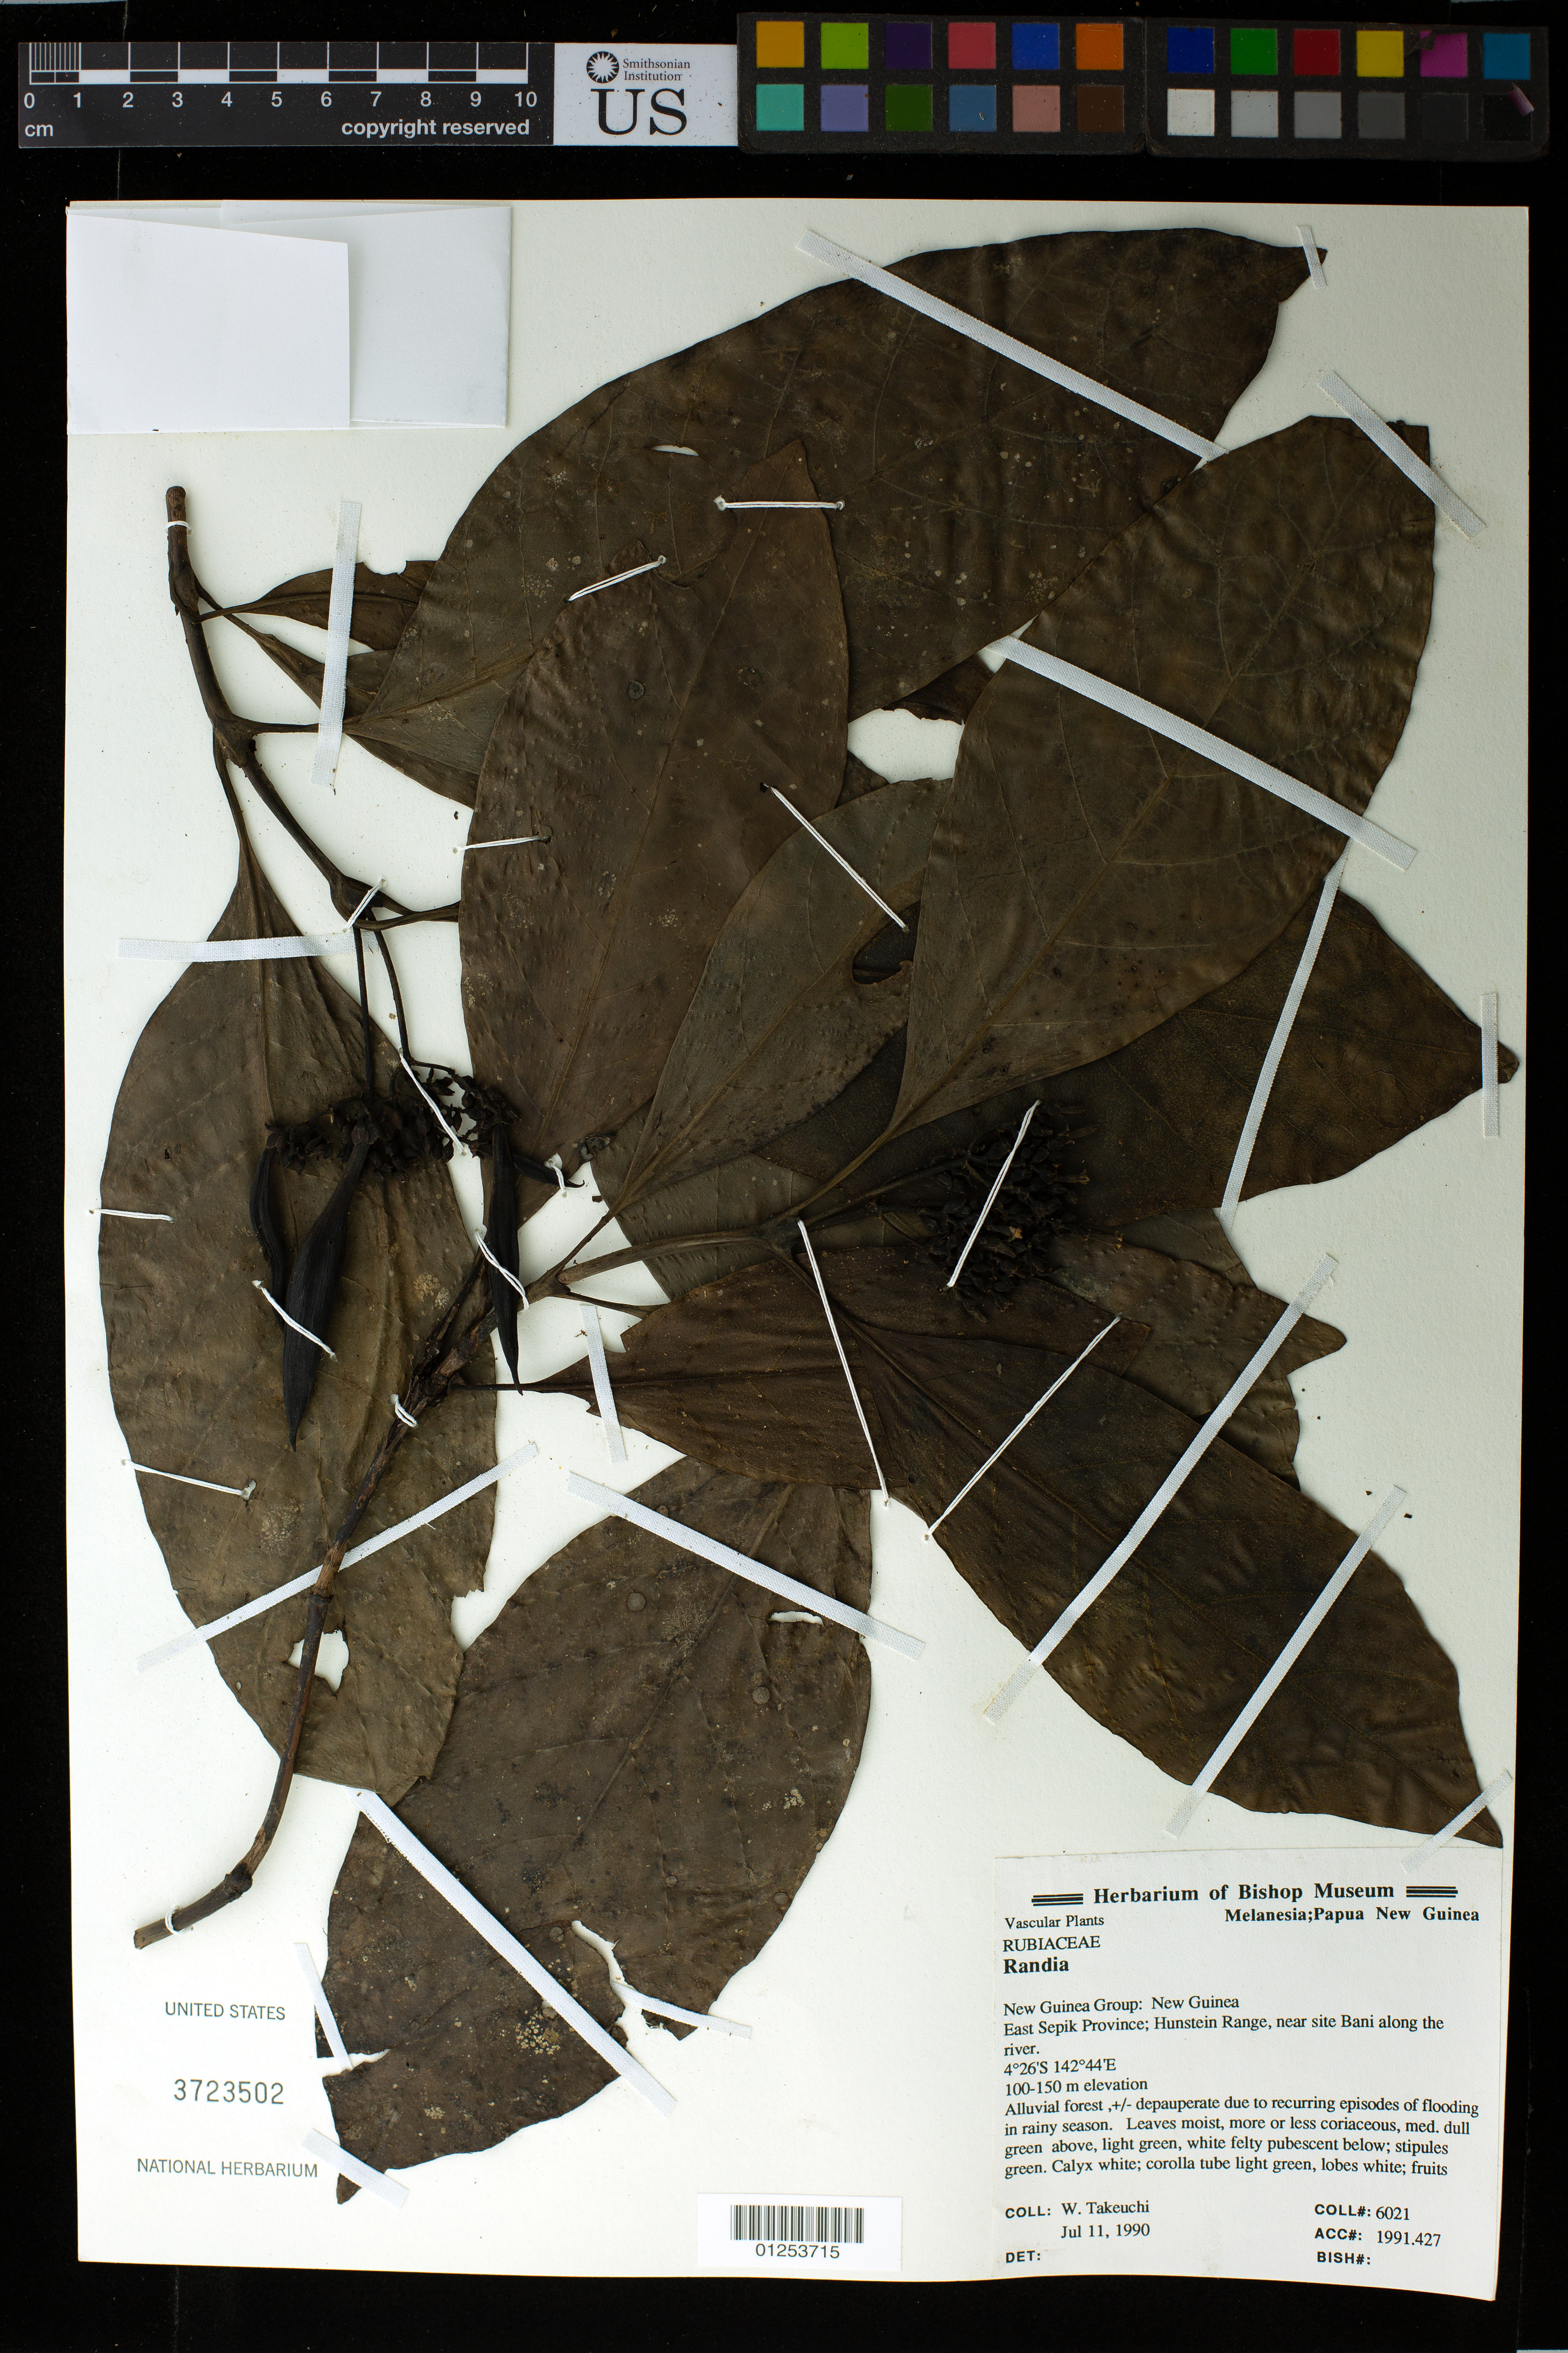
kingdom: Plantae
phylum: Tracheophyta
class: Magnoliopsida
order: Gentianales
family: Rubiaceae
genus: Randia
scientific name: Randia sp.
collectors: W. N. Takeuchi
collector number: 6021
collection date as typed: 11 Jul 1990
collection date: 1990-07-11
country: Papua New Guinea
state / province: East Sepik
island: New Guinea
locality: Hunstein range, near site 'Bani' along the river.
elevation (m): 100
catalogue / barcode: US 3723502